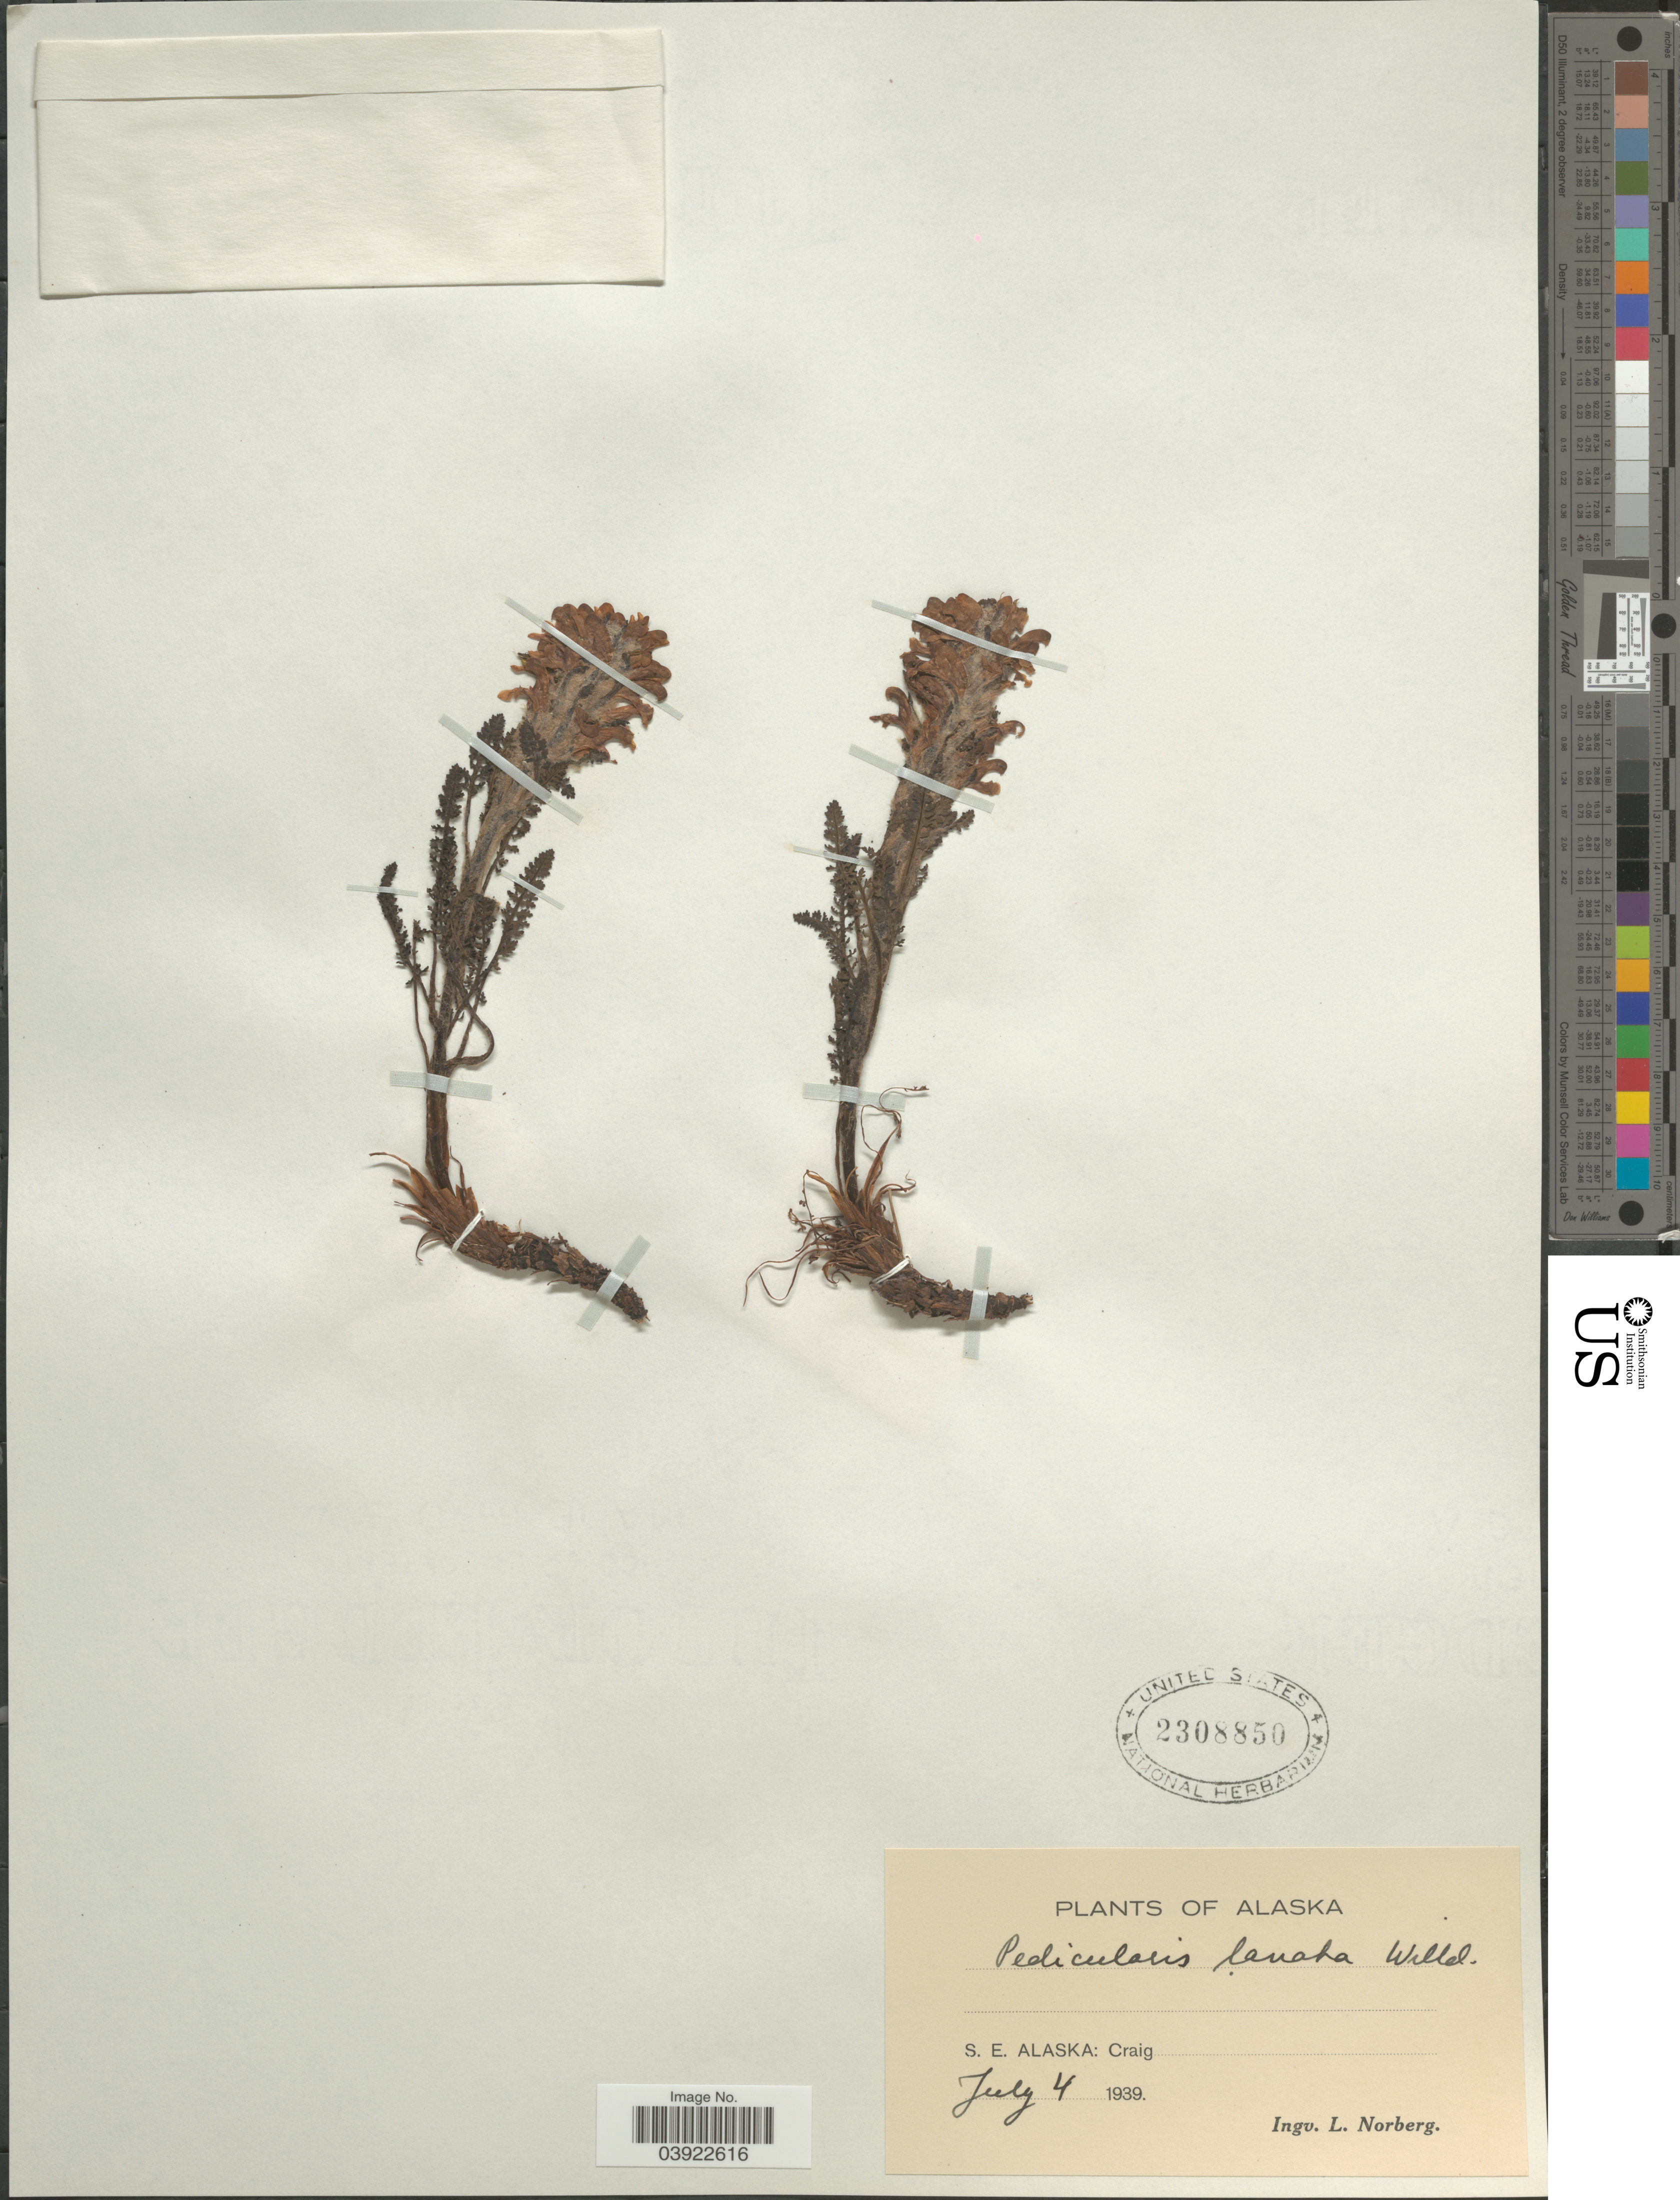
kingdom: Plantae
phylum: Tracheophyta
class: Magnoliopsida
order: Lamiales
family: Orobanchaceae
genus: Pedicularis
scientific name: Pedicularis lanata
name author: Willd. ex Cham. & Schltdl.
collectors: I. Norberg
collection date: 1939-07-04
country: United States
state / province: Alaska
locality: S. E. Alaska: Craig.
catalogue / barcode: US 2308850